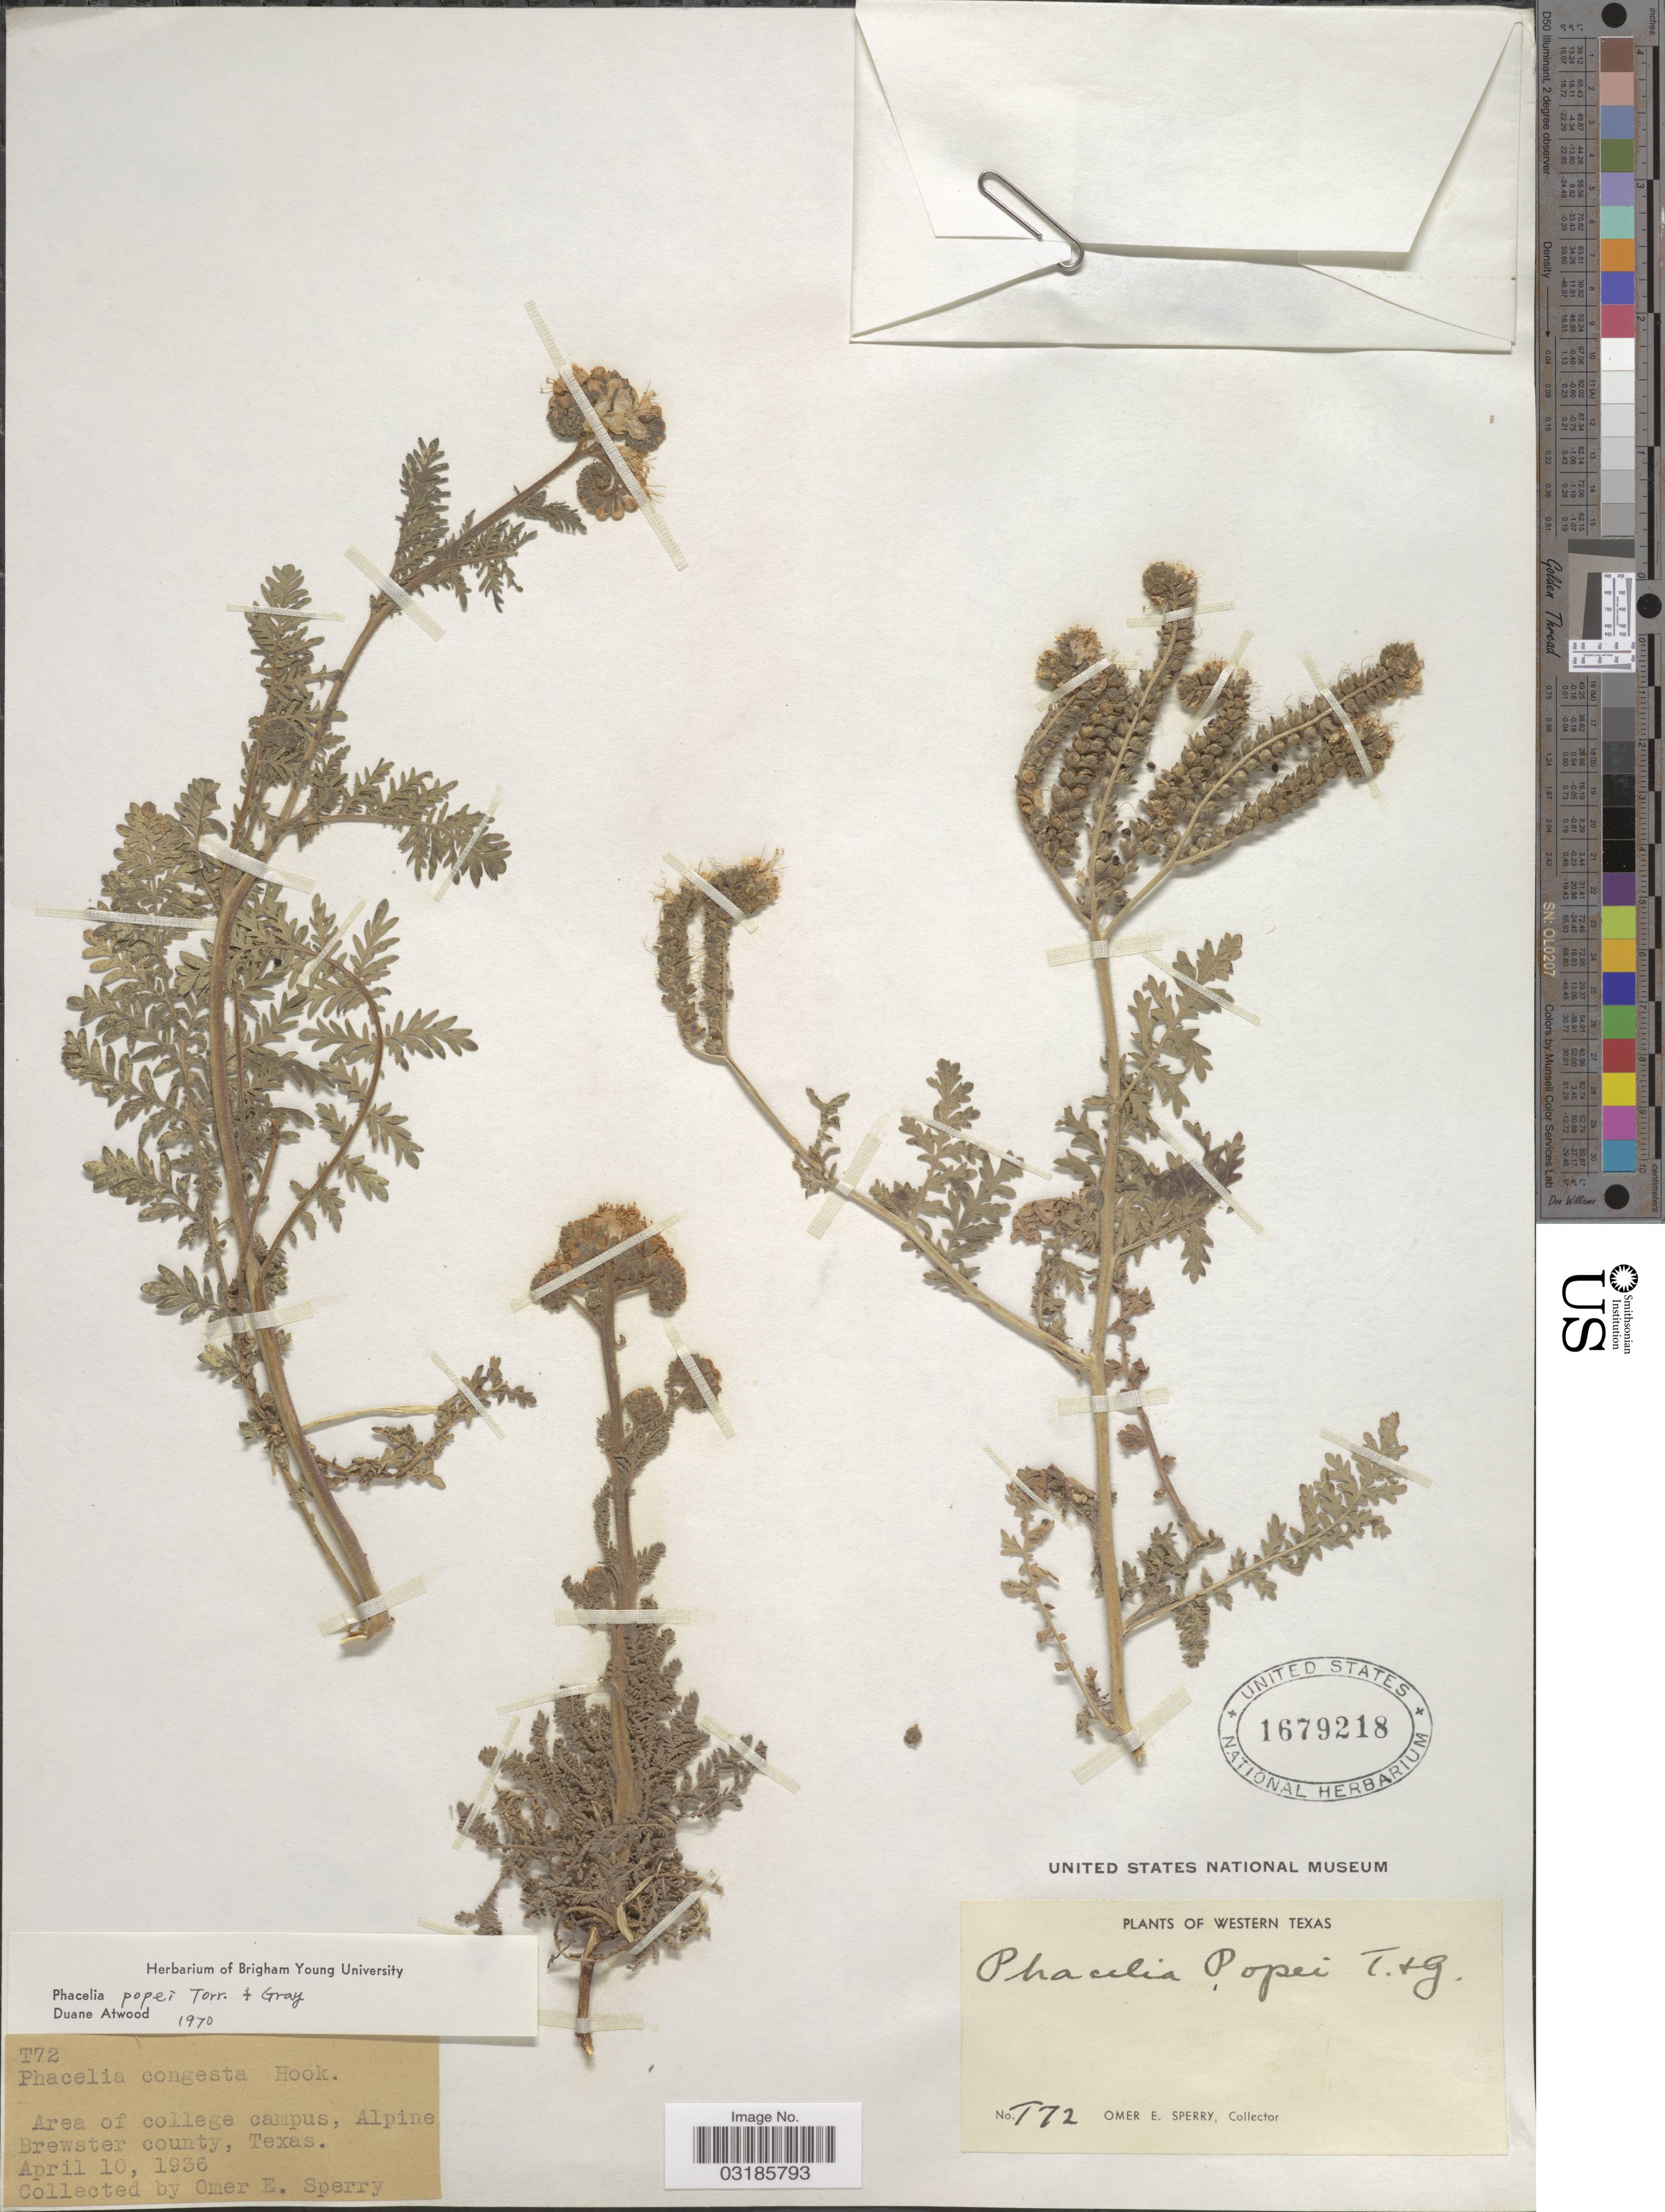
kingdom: Plantae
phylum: Tracheophyta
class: Magnoliopsida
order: Boraginales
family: Hydrophyllaceae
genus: Phacelia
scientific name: Phacelia popei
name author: Torr. & A. Gray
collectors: O. E. Sperry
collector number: T72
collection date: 1936-04-10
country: United States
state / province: Texas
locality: Western Texas. Area of college campus, Alpine Brewster county.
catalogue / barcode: US 1679218